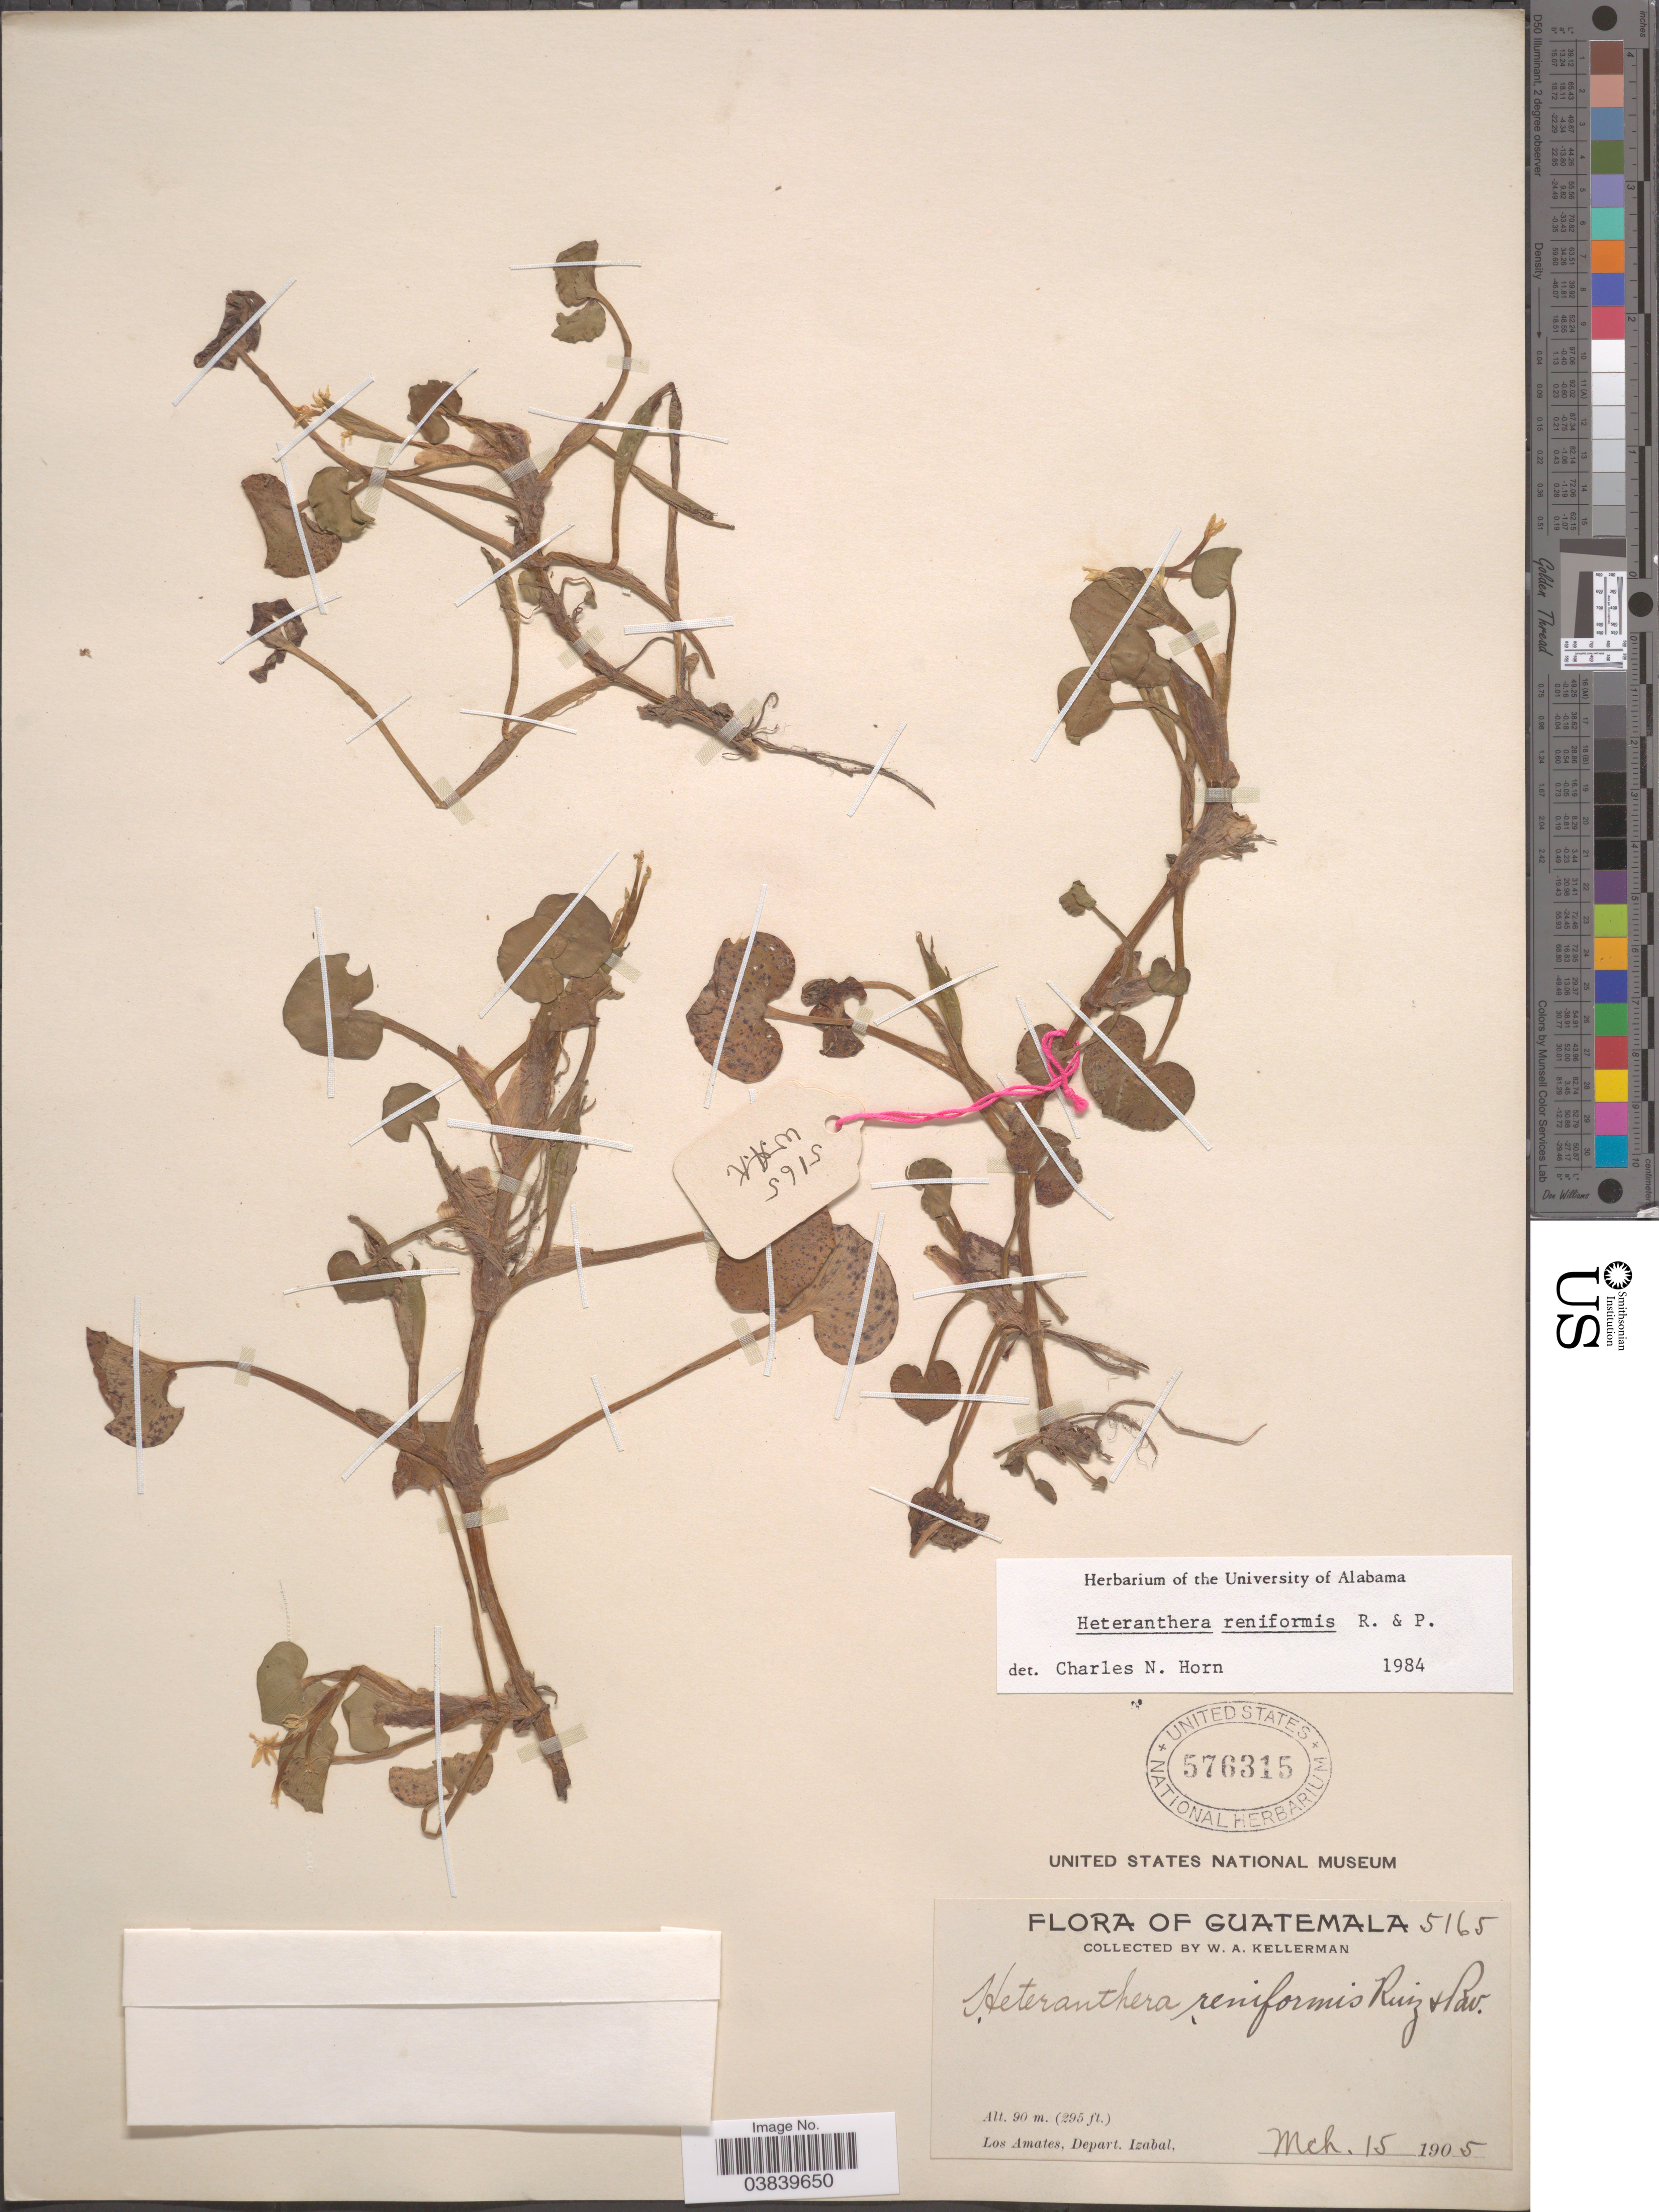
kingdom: Plantae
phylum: Tracheophyta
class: Liliopsida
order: Commelinales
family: Pontederiaceae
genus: Heteranthera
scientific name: Heteranthera reniformis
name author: Ruiz & Pav.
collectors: W. Kellerman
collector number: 5165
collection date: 1905-03-15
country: Guatemala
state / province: Izabal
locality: Los Amates, Depart. Izabal.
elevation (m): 90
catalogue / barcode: US 576315